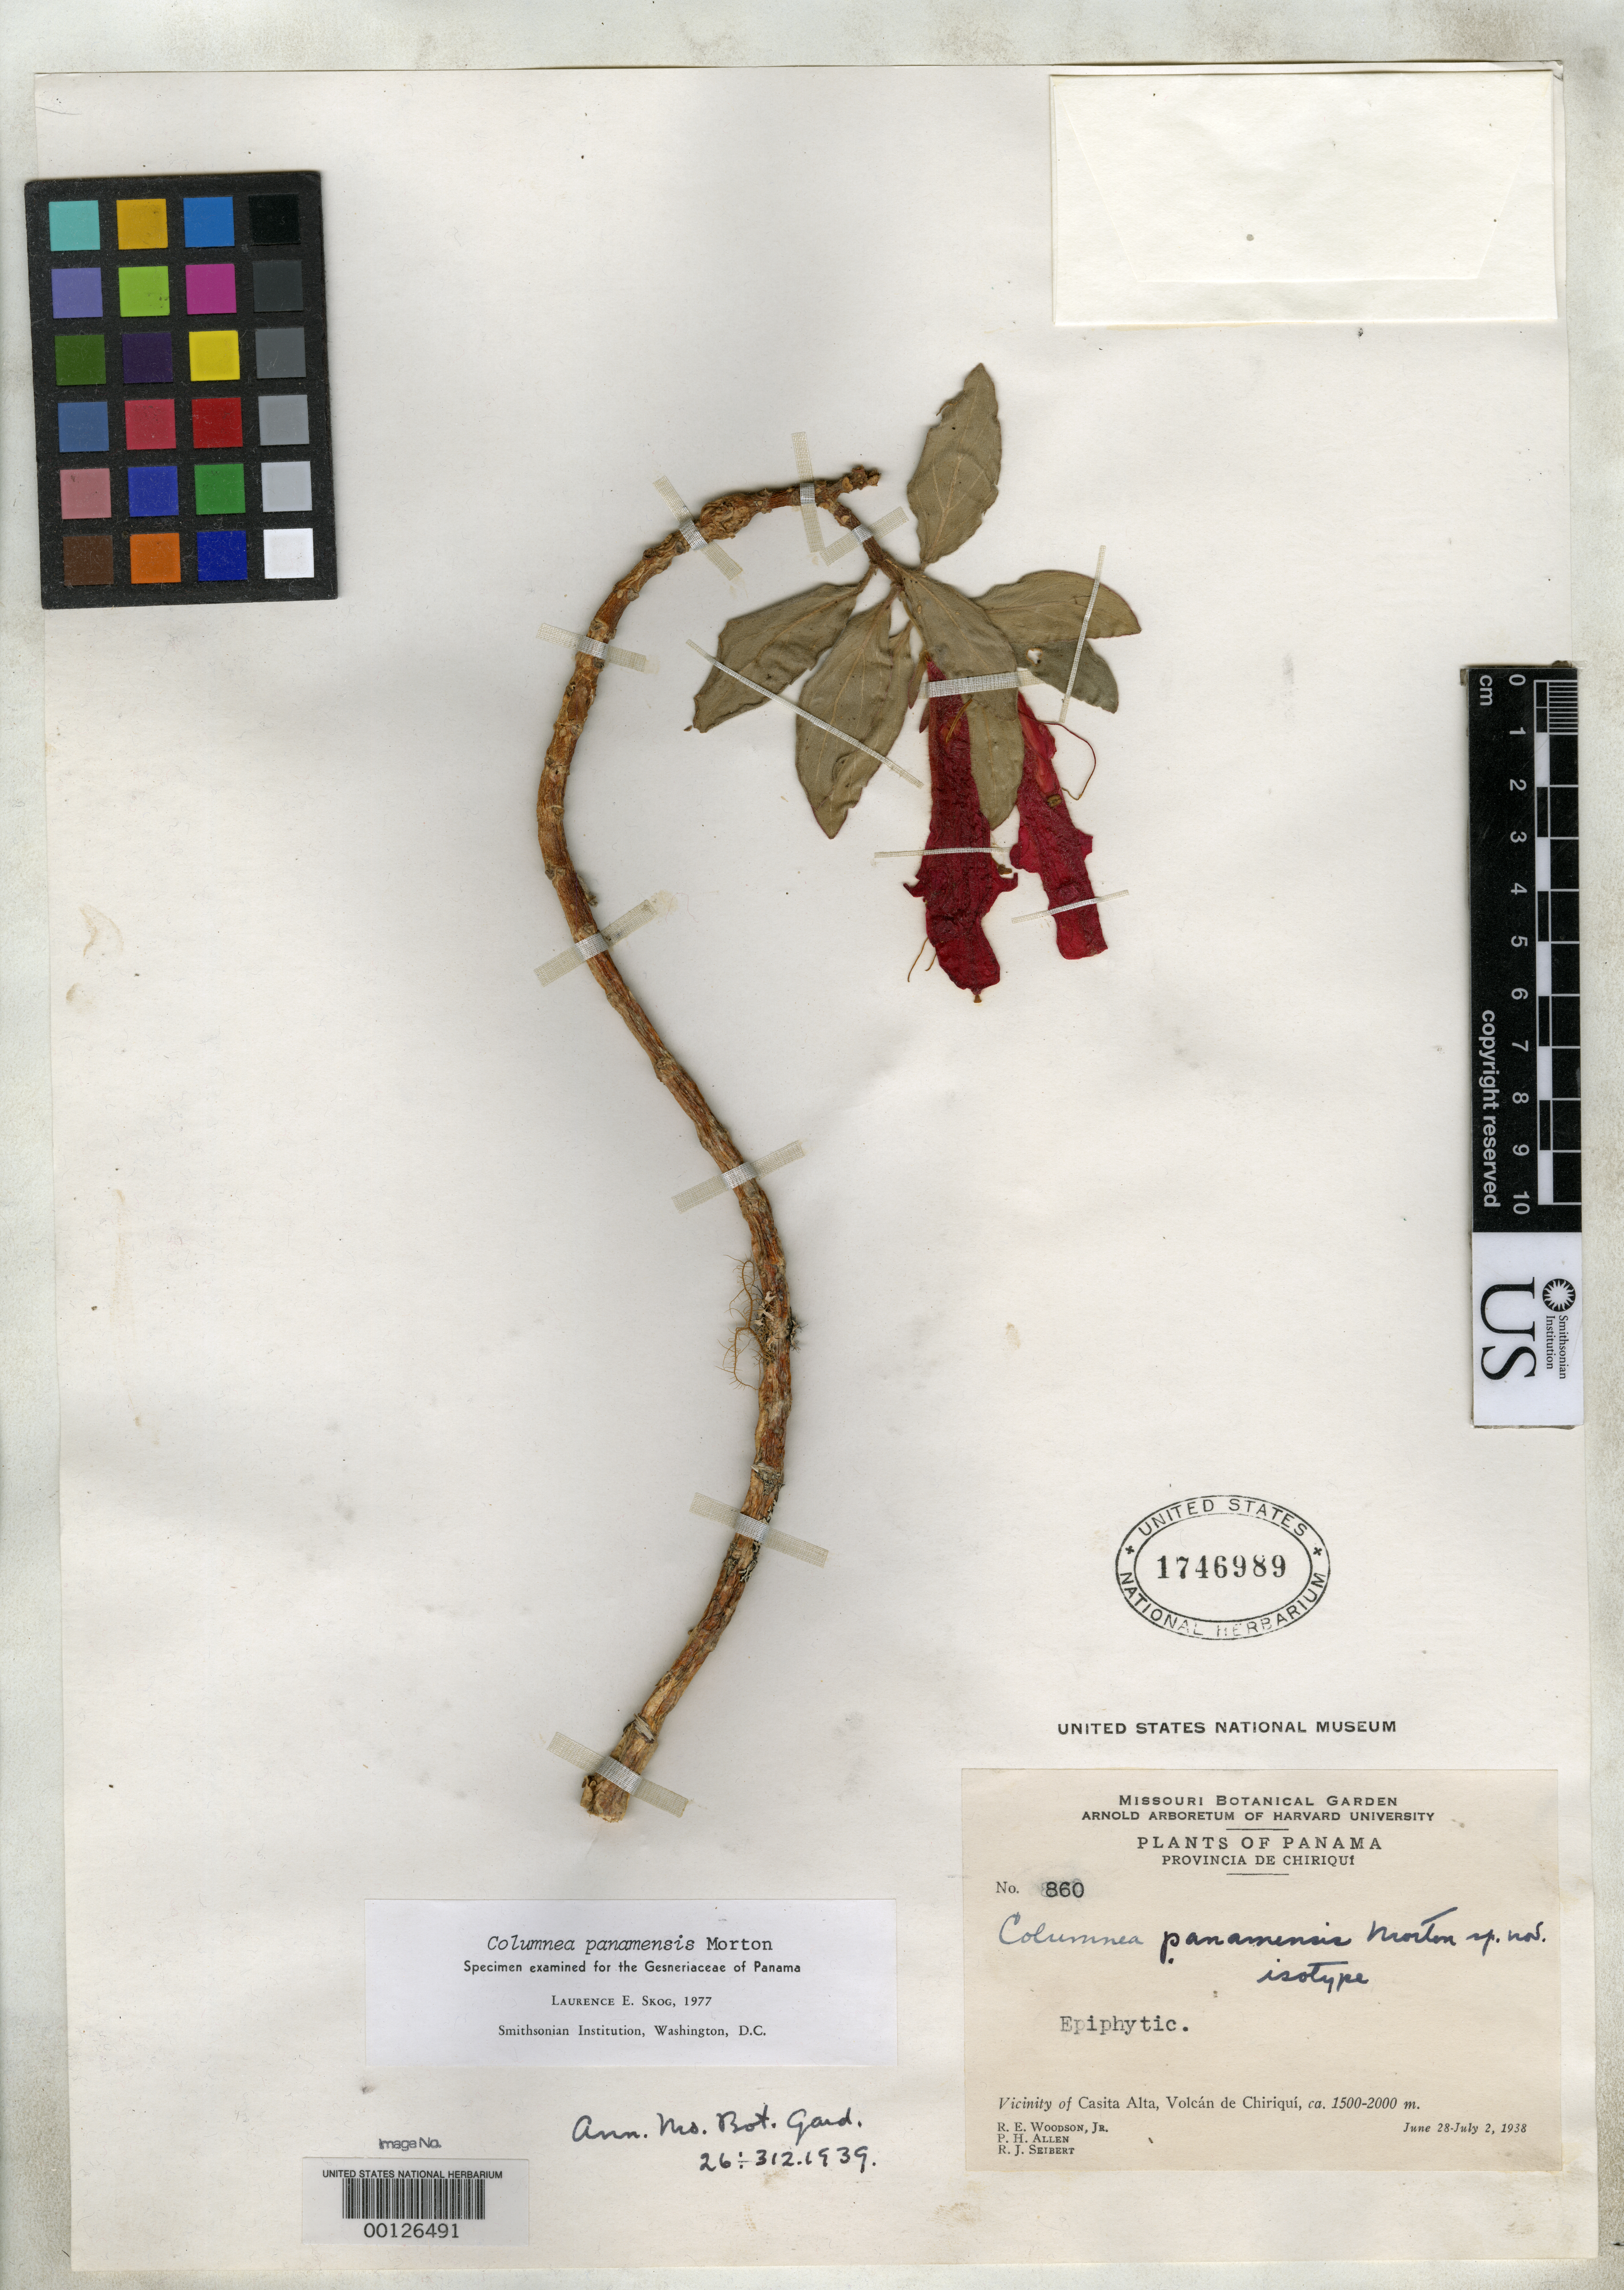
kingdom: Plantae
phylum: Tracheophyta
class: Magnoliopsida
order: Lamiales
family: Gesneriaceae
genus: Columnea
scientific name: Columnea panamensis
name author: C.V. Morton in Woodson & Seibert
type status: Isotype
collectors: R. E. Woodson, P. H. Allen & R. J. Seibert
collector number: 860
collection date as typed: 28 Jun 1938 to 02 Jul 1938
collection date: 1938-06-28/1938-07-02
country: Panama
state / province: Chiriquí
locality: Vicinity of Cosita Alta, Volcan de Chiriqui.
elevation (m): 1500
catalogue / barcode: US 1746989